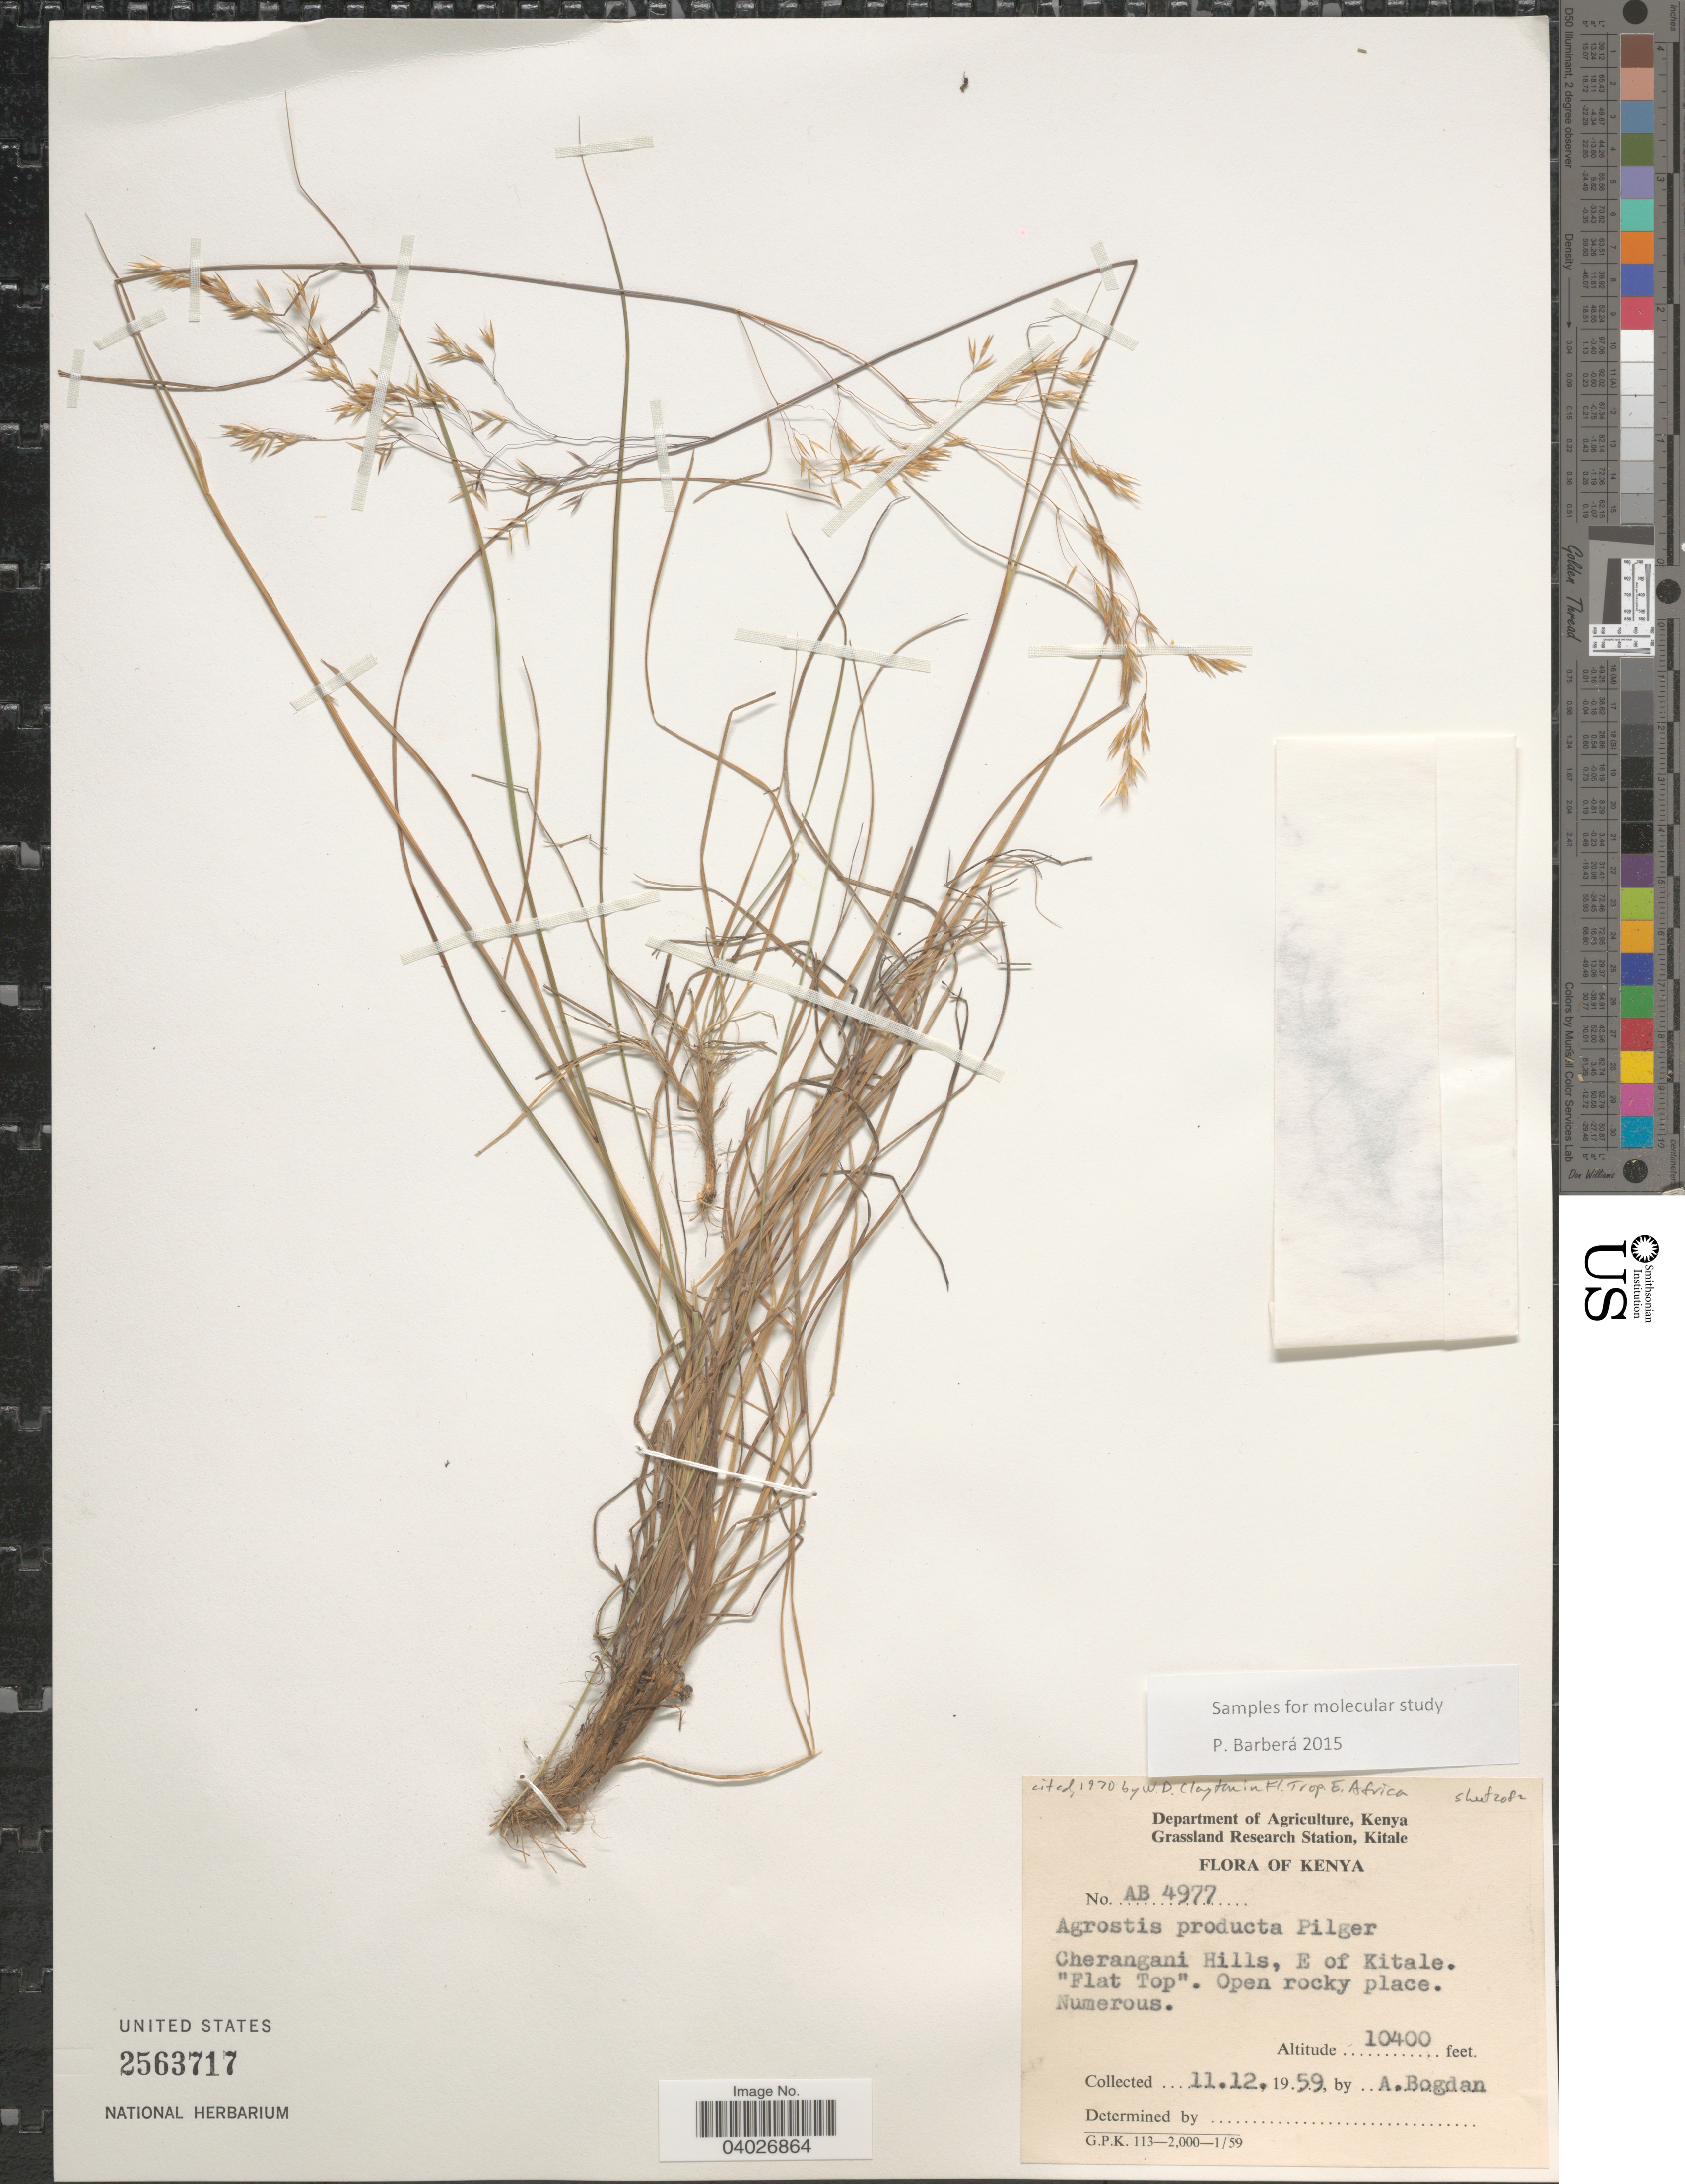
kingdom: Plantae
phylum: Tracheophyta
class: Liliopsida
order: Poales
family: Poaceae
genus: Agrostis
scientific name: Agrostis producta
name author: Pilg.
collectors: A. Bogdan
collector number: AB 4977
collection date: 1959-12-11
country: Kenya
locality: Cherangani Hills, E of Kitale. "Flat Top".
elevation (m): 3170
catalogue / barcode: US 2563717